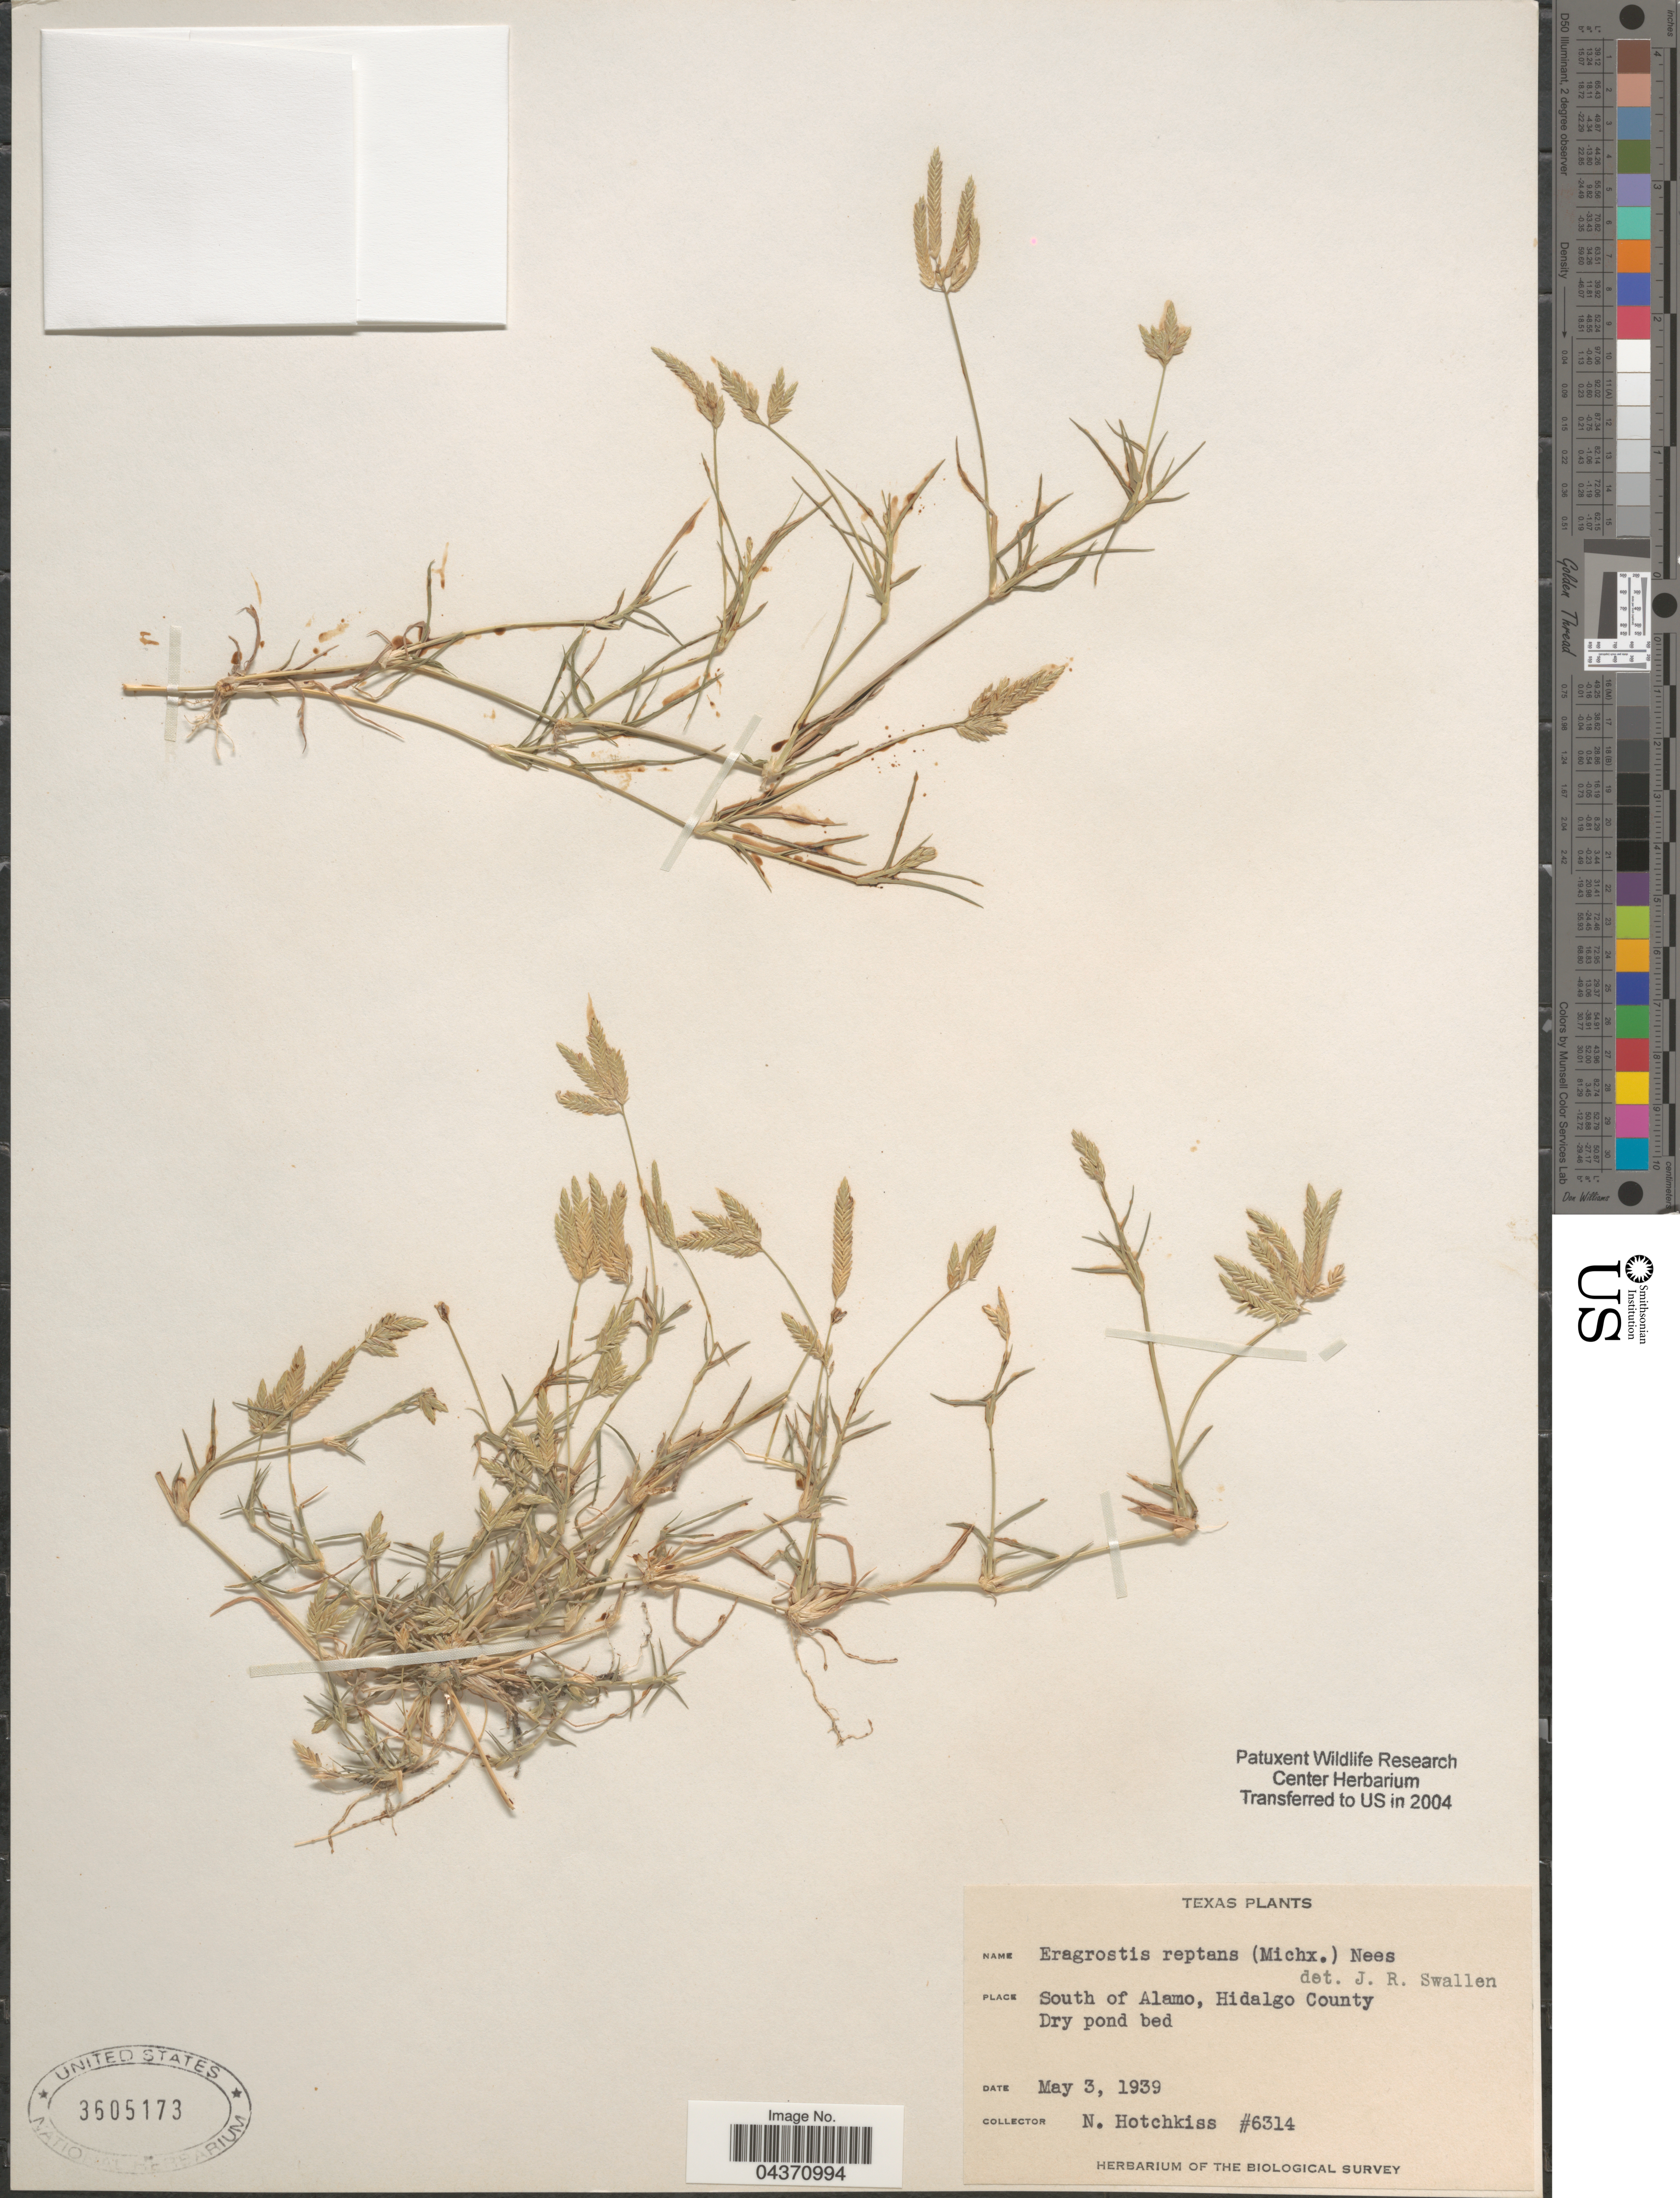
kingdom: Plantae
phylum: Tracheophyta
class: Liliopsida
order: Poales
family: Poaceae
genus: Eragrostis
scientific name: Eragrostis reptans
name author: (Michx.) Nees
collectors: N. Hotchkiss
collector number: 6314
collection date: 1939-05-03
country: United States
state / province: Texas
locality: South of Alamo, Hidalgo County. The Biological Survey.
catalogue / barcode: US 3605173